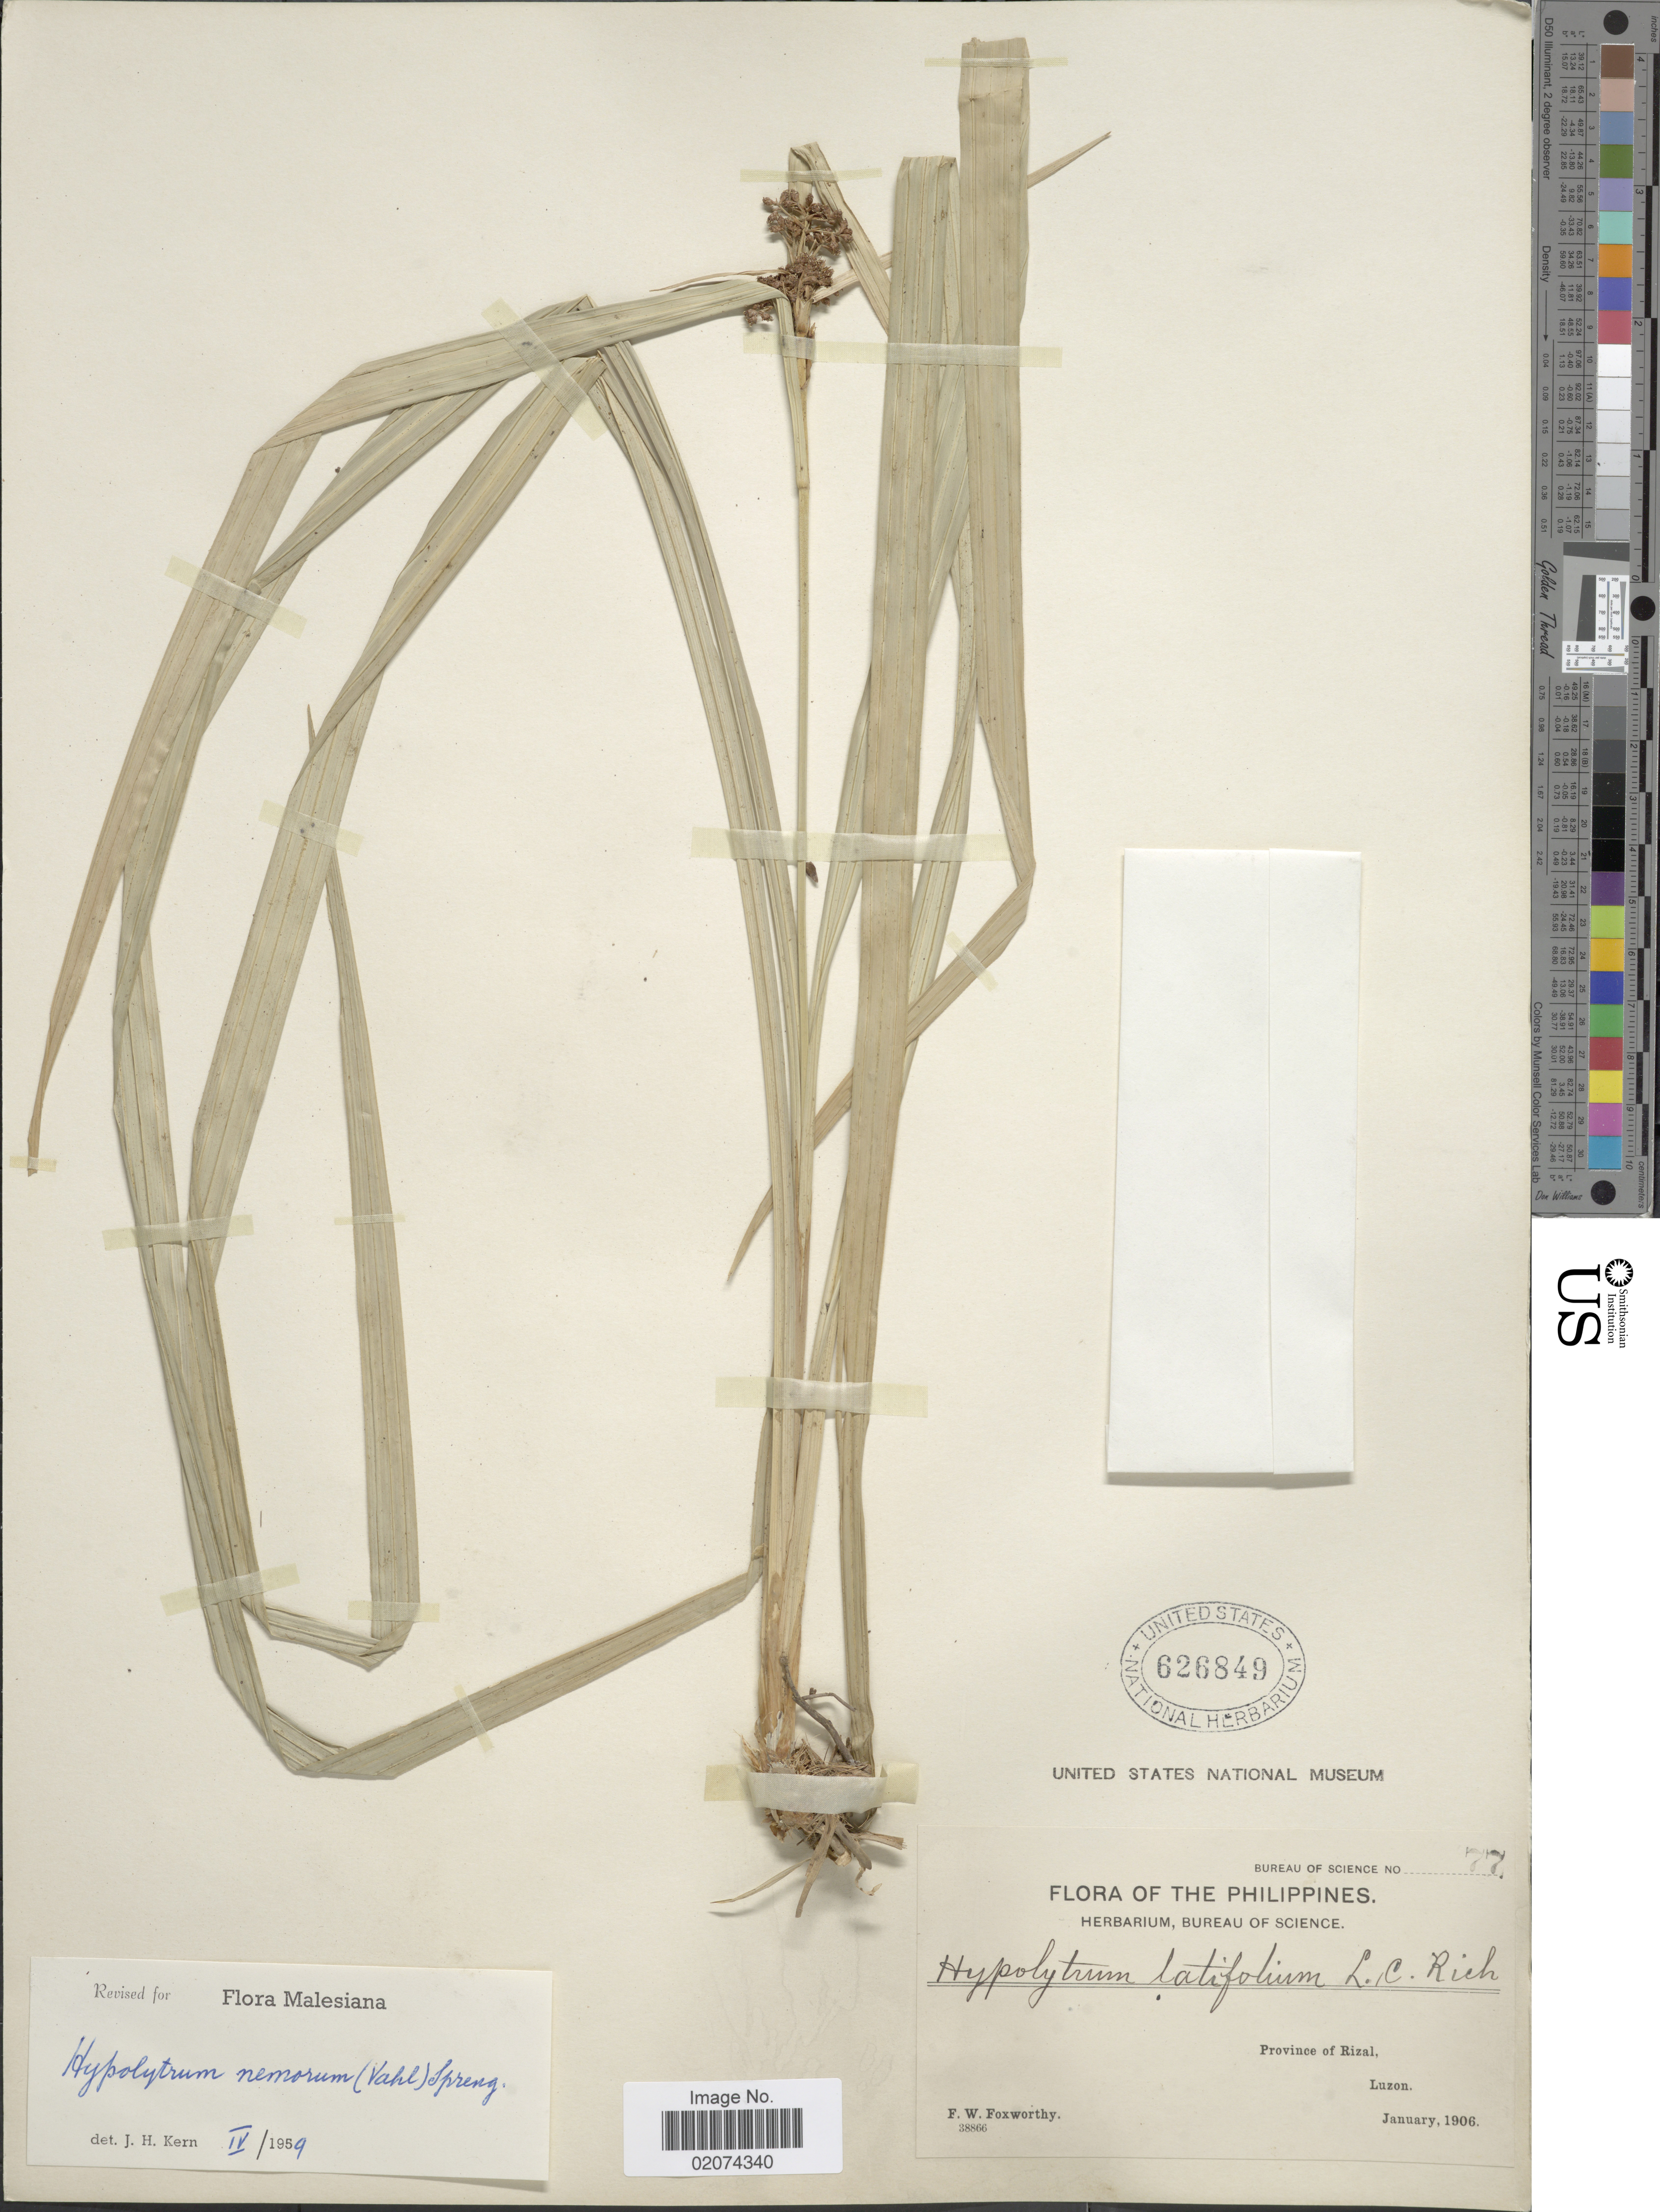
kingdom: Plantae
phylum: Tracheophyta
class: Liliopsida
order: Poales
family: Cyperaceae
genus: Hypolytrum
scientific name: Hypolytrum nemorum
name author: (Vahl) Spreng.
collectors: F. W. Foxworthy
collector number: Bureau of Science77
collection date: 1906-01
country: Philippines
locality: Province of Rizal, Luzon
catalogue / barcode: US 626849